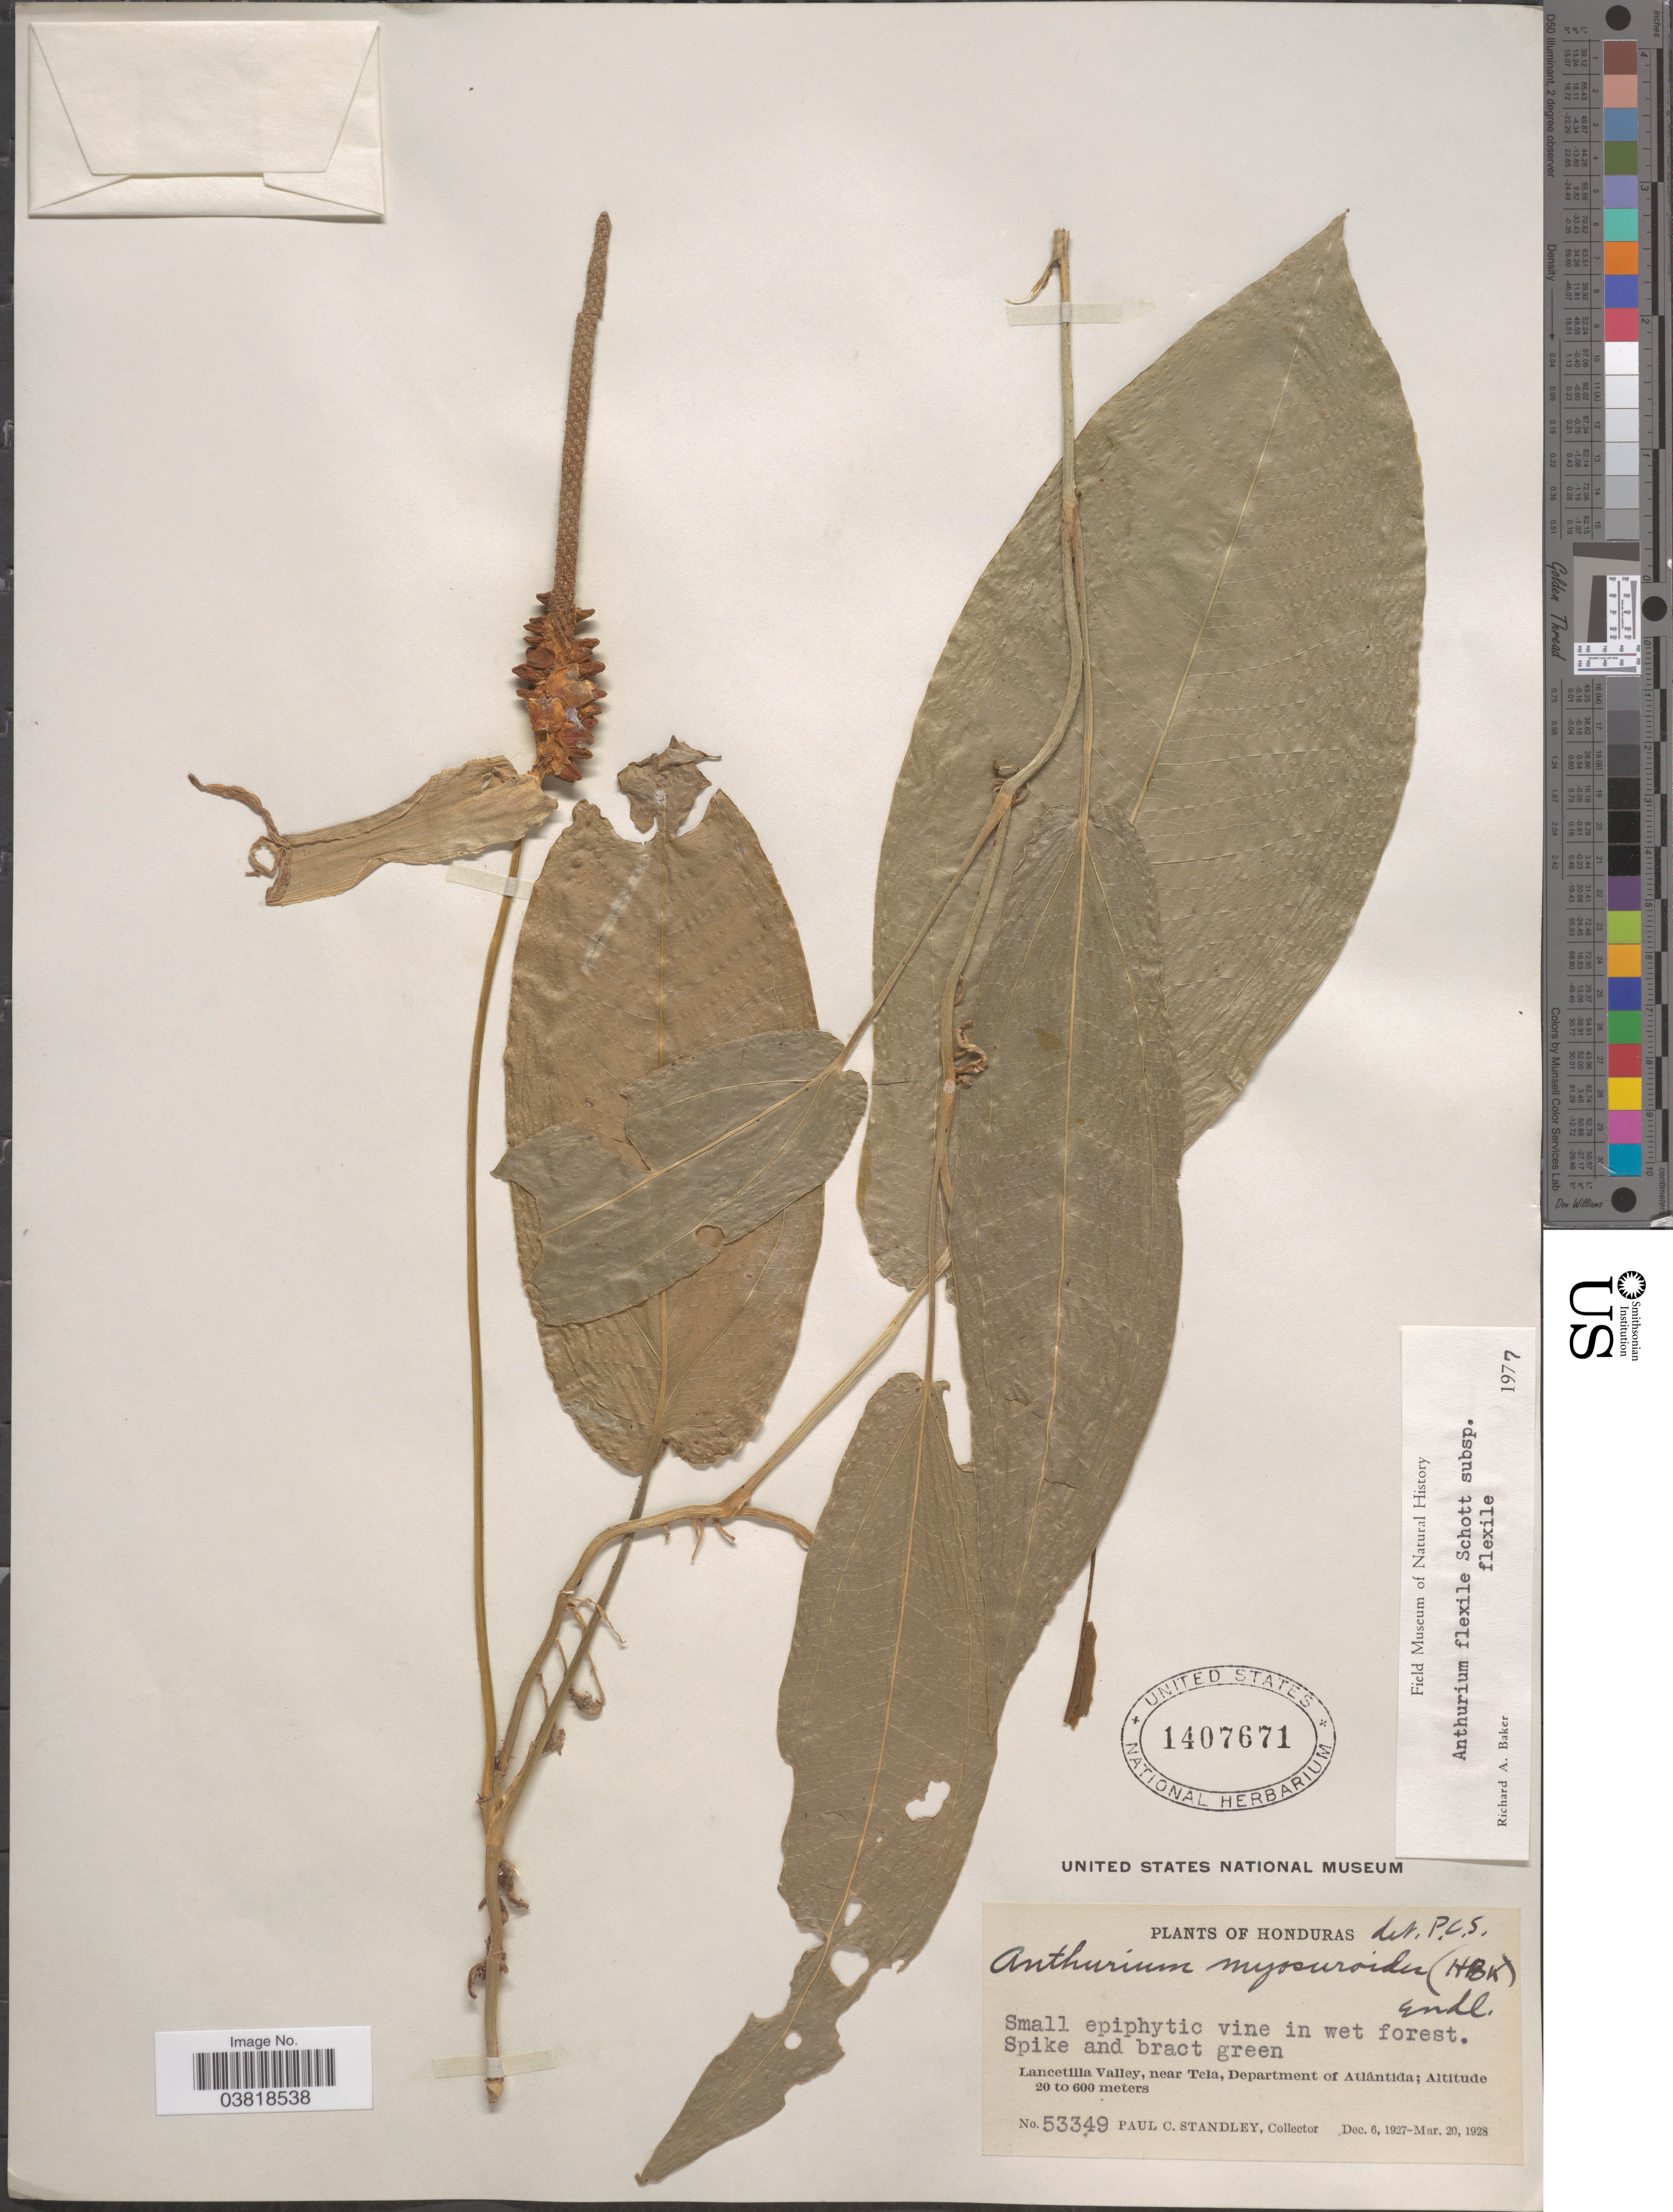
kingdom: Plantae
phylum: Tracheophyta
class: Liliopsida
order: Alismatales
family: Araceae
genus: Anthurium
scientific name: Anthurium flexile subsp. flexile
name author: Schott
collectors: P. C. Standley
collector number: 53349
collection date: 1927-12-06/1928-03-20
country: Honduras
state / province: Atlantida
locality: Lancetilla Valley, near Tela, Department of Atlántida.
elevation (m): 20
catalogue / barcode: US 1407671